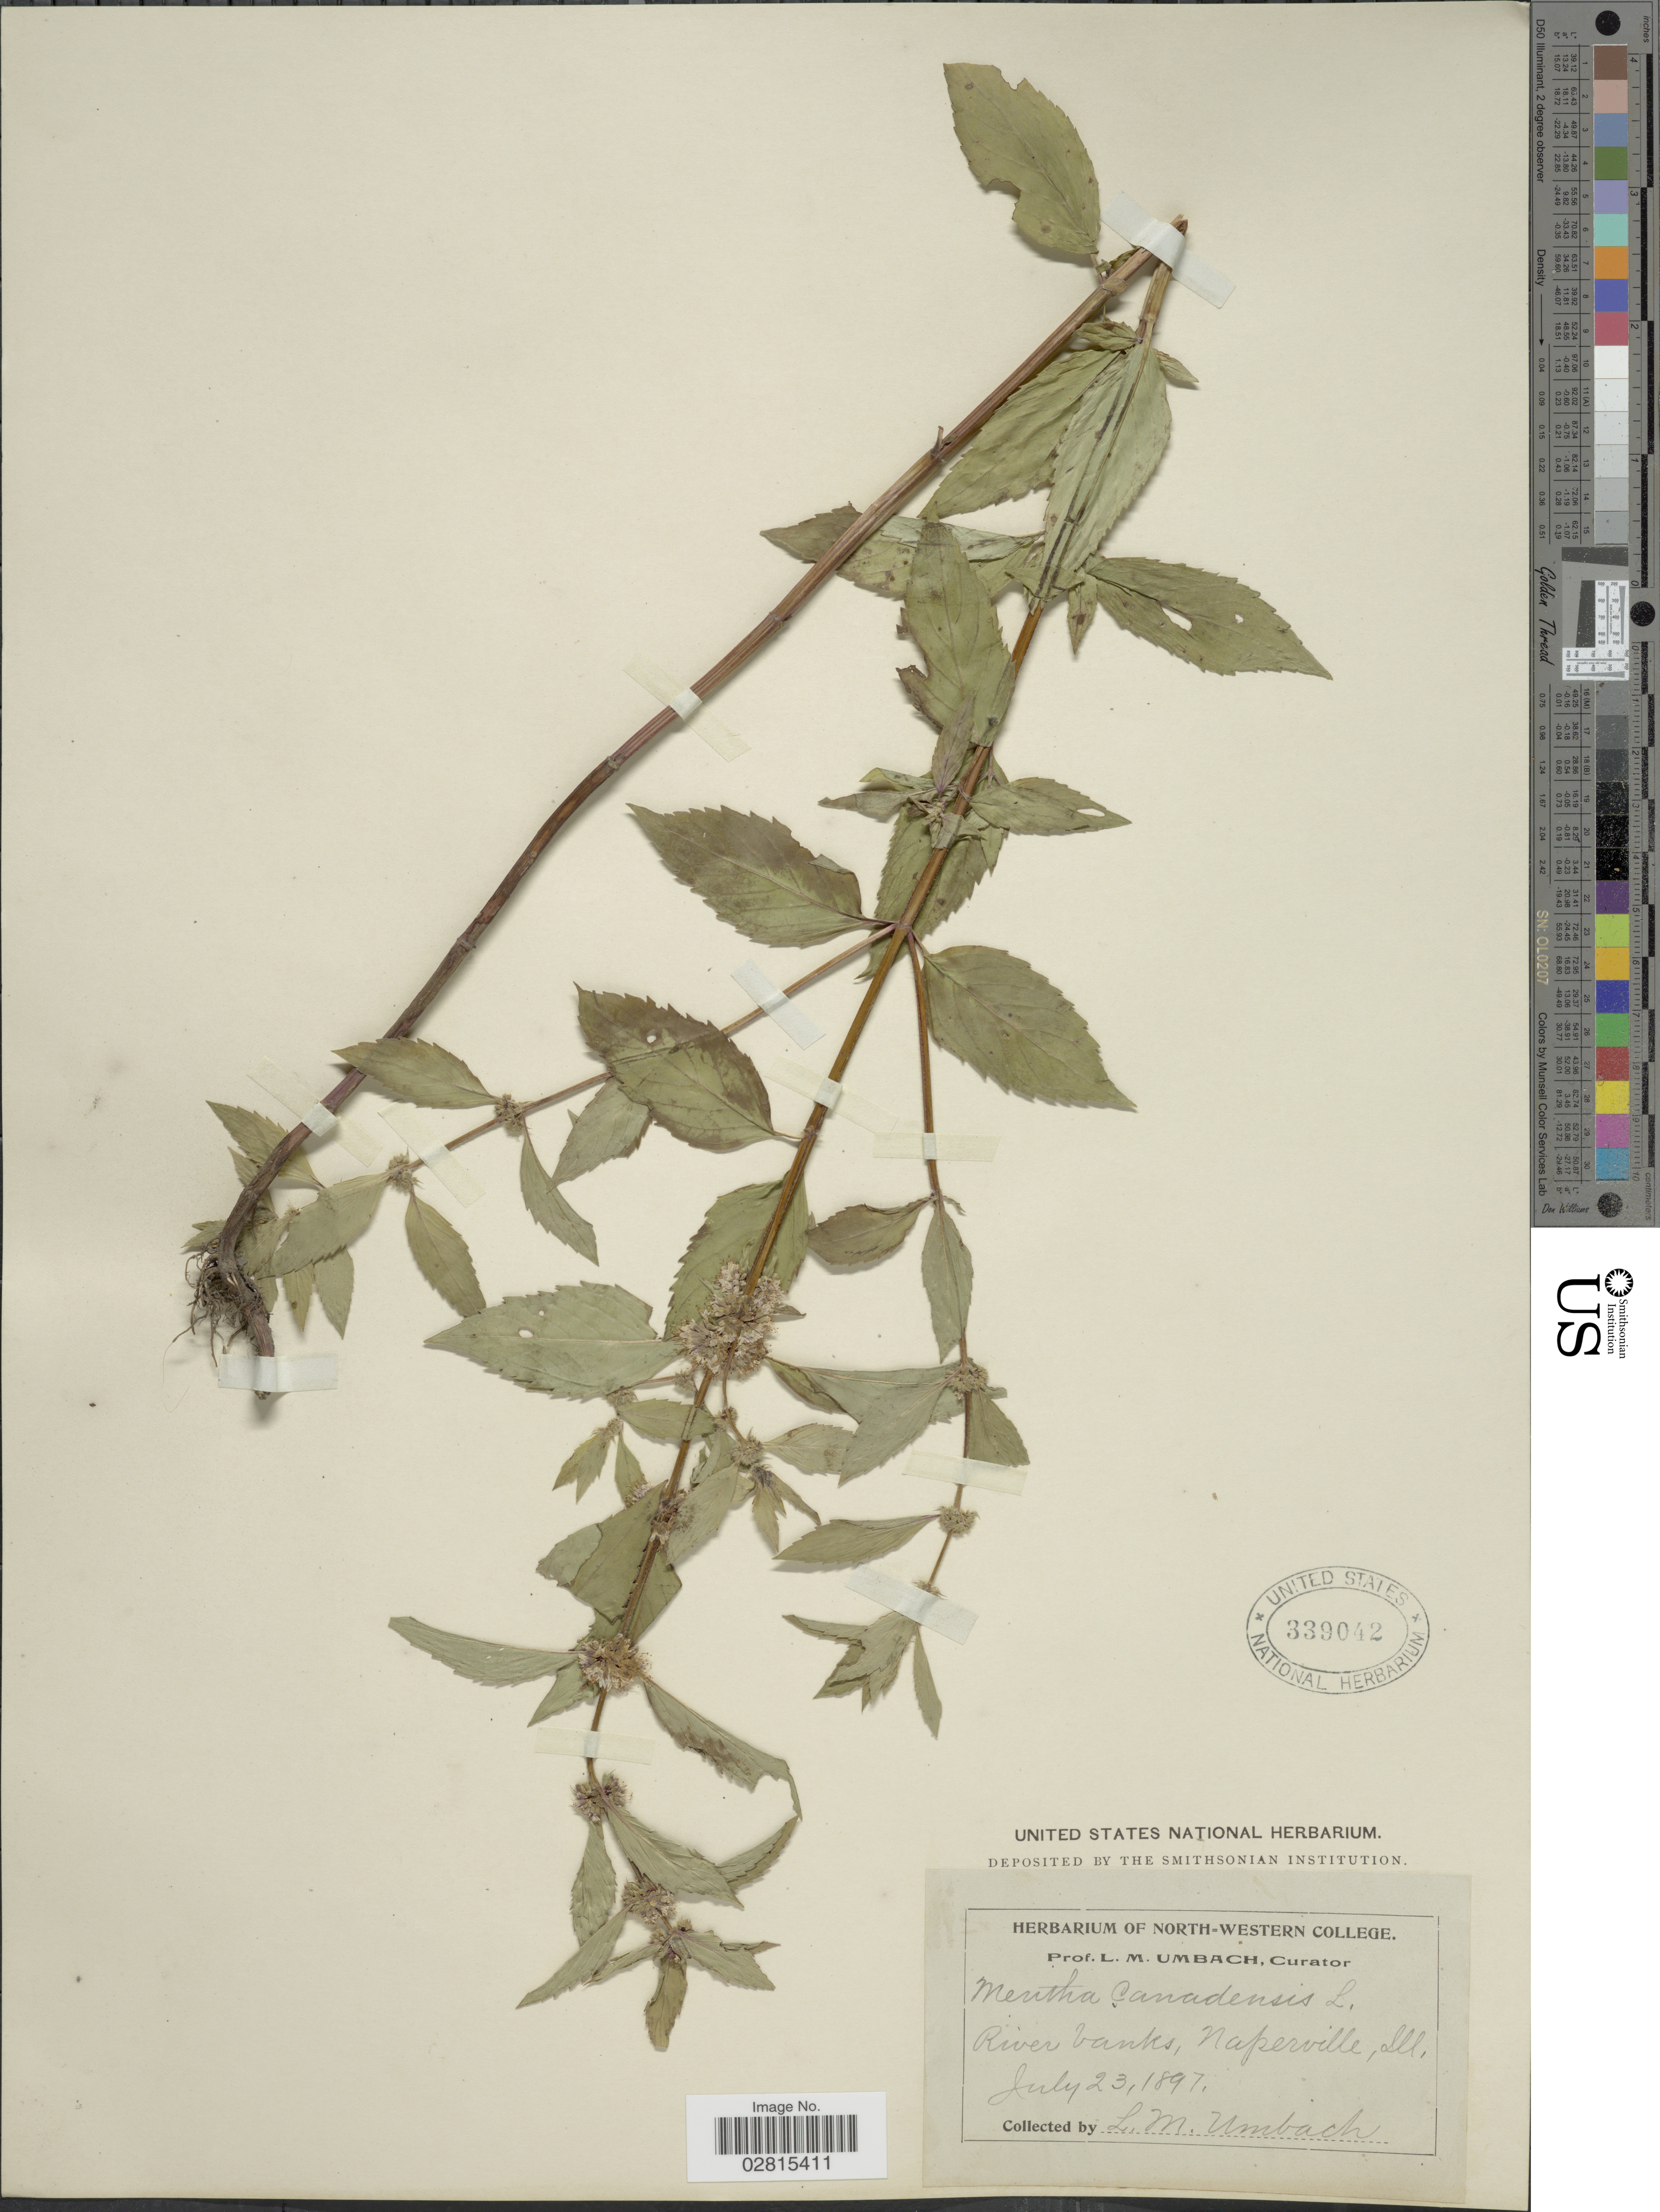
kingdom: Plantae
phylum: Tracheophyta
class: Magnoliopsida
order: Lamiales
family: Lamiaceae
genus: Mentha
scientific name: Mentha canadensis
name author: L.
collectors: L. M. Umbach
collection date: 1897-07-23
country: United States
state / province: Illinois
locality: River banks, Naperville.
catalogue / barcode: US 339042